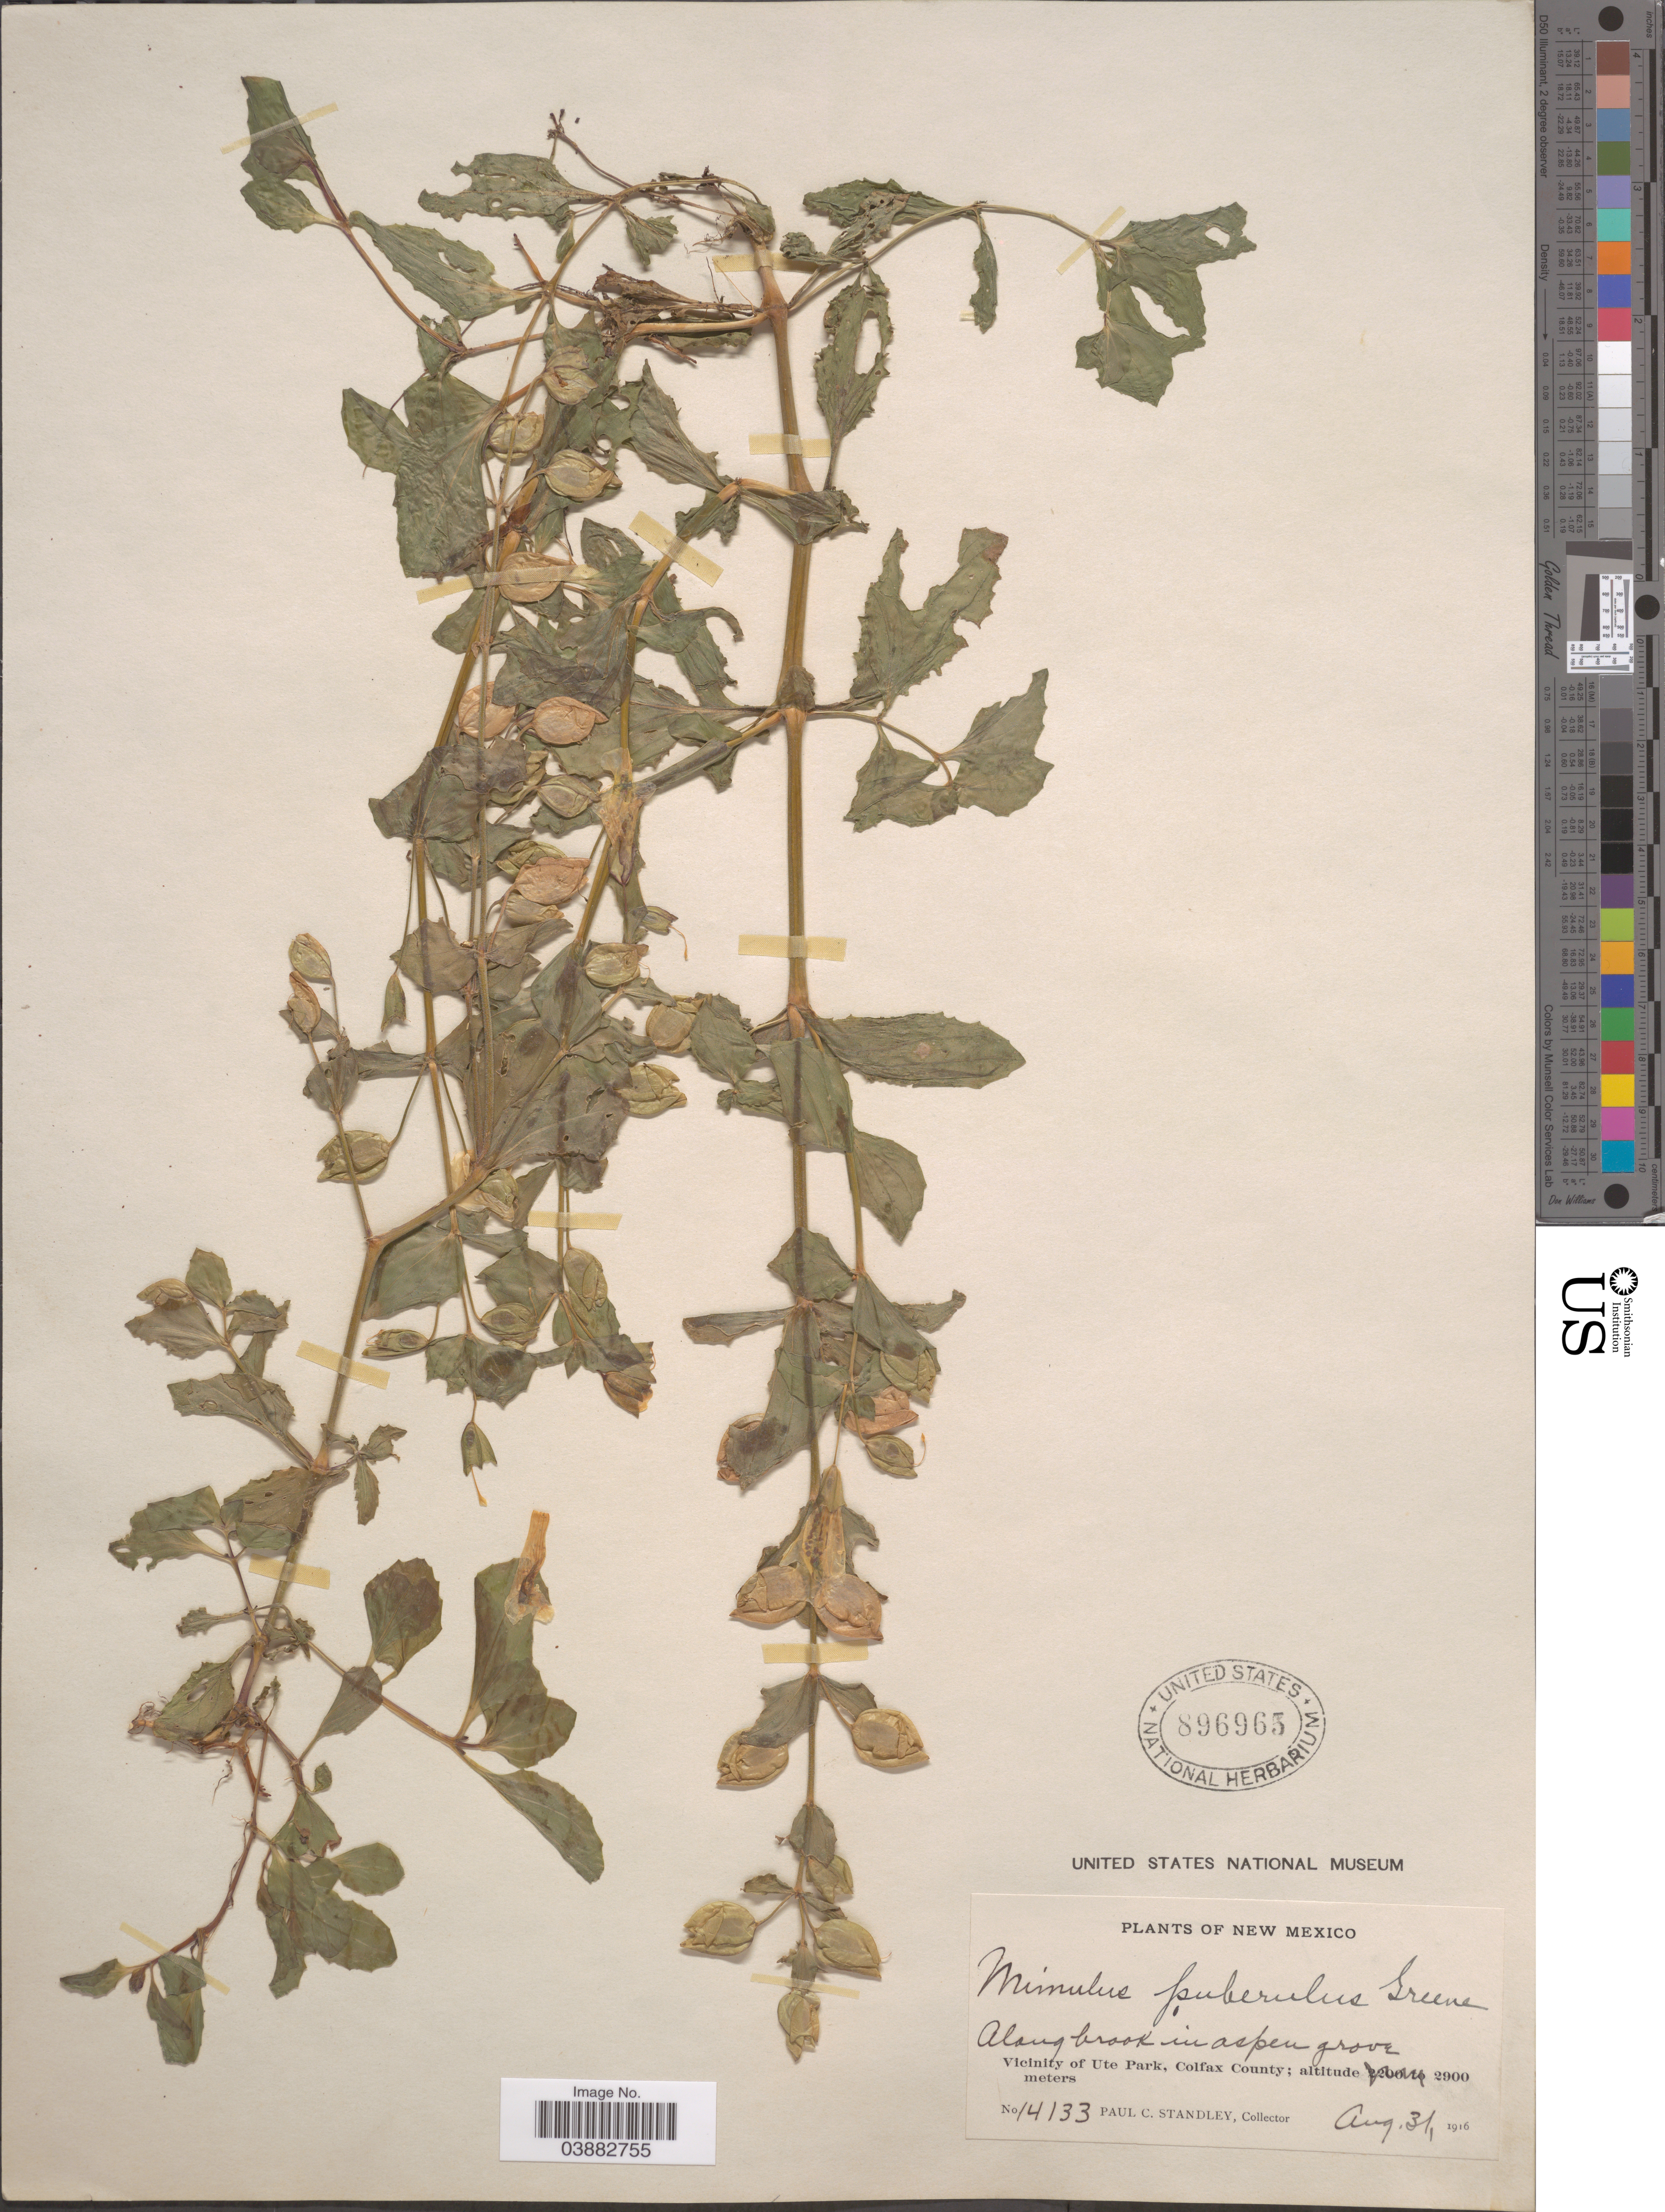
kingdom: Plantae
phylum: Tracheophyta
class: Magnoliopsida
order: Lamiales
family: Phrymaceae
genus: Mimulus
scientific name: Mimulus puberulus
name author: Gand.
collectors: P. C. Standley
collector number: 14133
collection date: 1916-08-31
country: United States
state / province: New Mexico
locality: Vicinity of Ute Park, Colfax County.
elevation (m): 2900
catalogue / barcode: US 896965